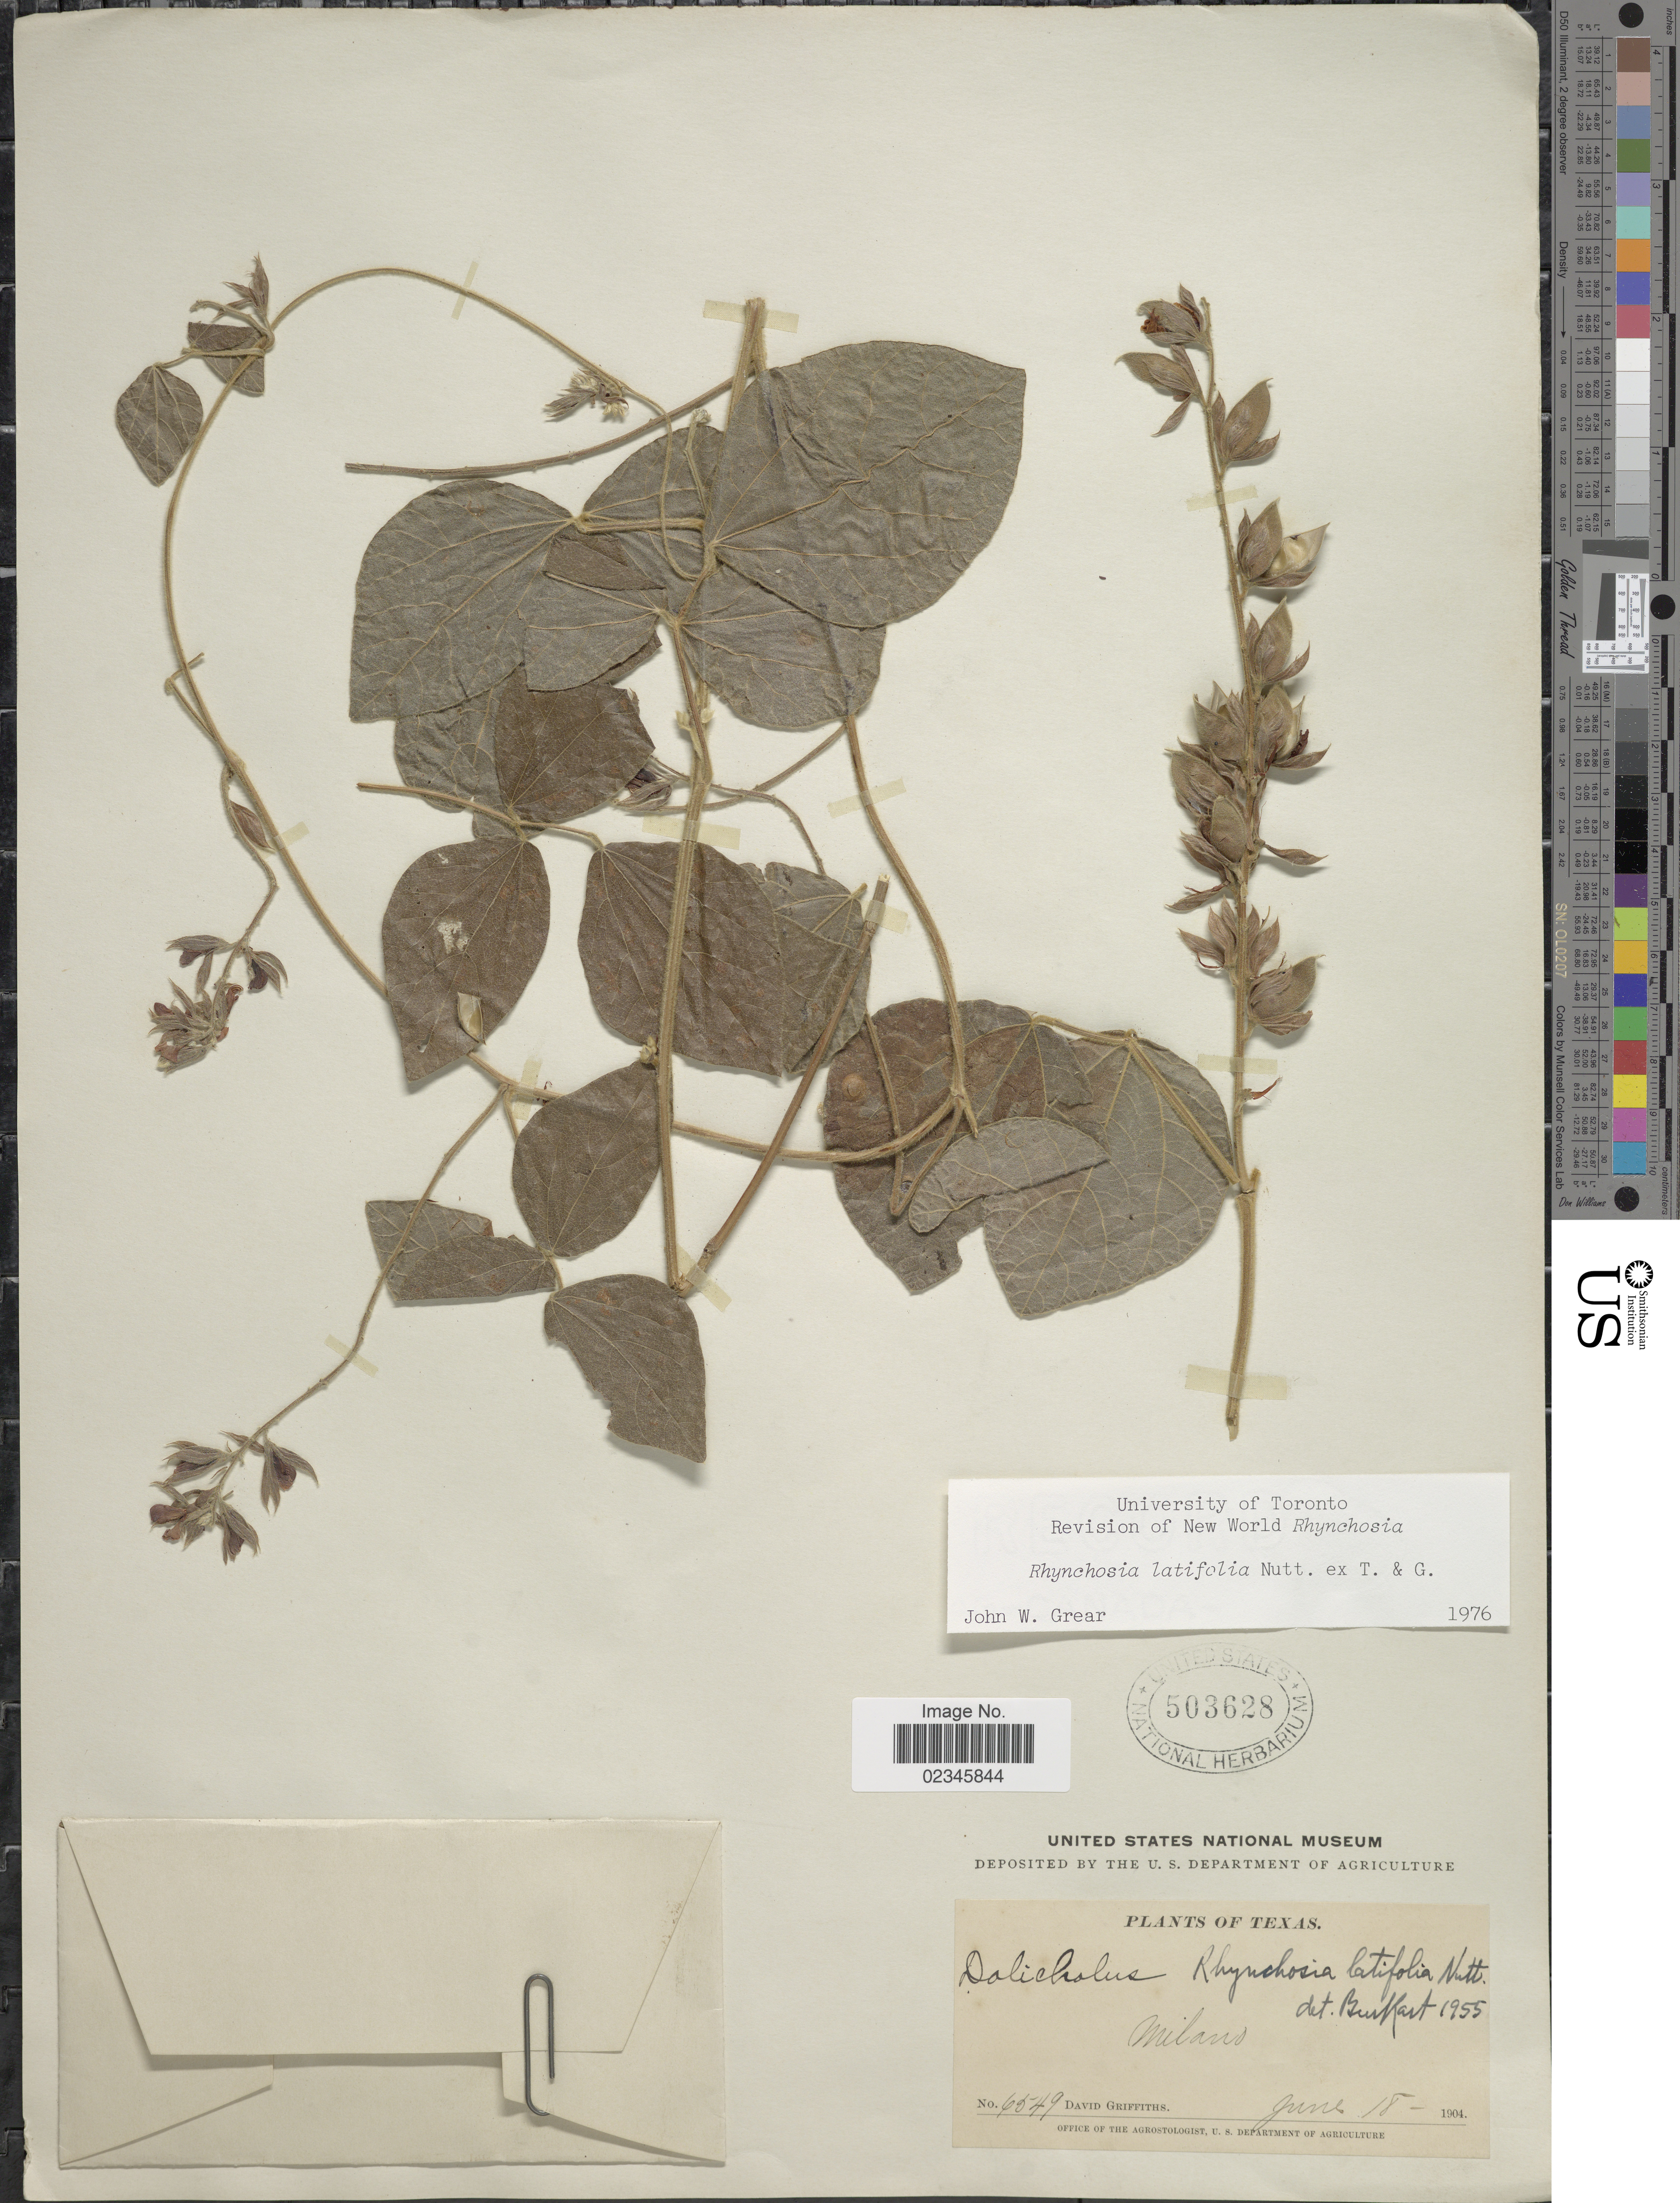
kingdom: Plantae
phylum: Tracheophyta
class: Magnoliopsida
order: Fabales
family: Fabaceae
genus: Rhynchosia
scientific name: Rhynchosia latifolia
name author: Nutt. ex Torr. & A. Gray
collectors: D. Griffiths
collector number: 6549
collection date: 1904-06-18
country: United States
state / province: Texas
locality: Milano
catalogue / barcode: US 503628